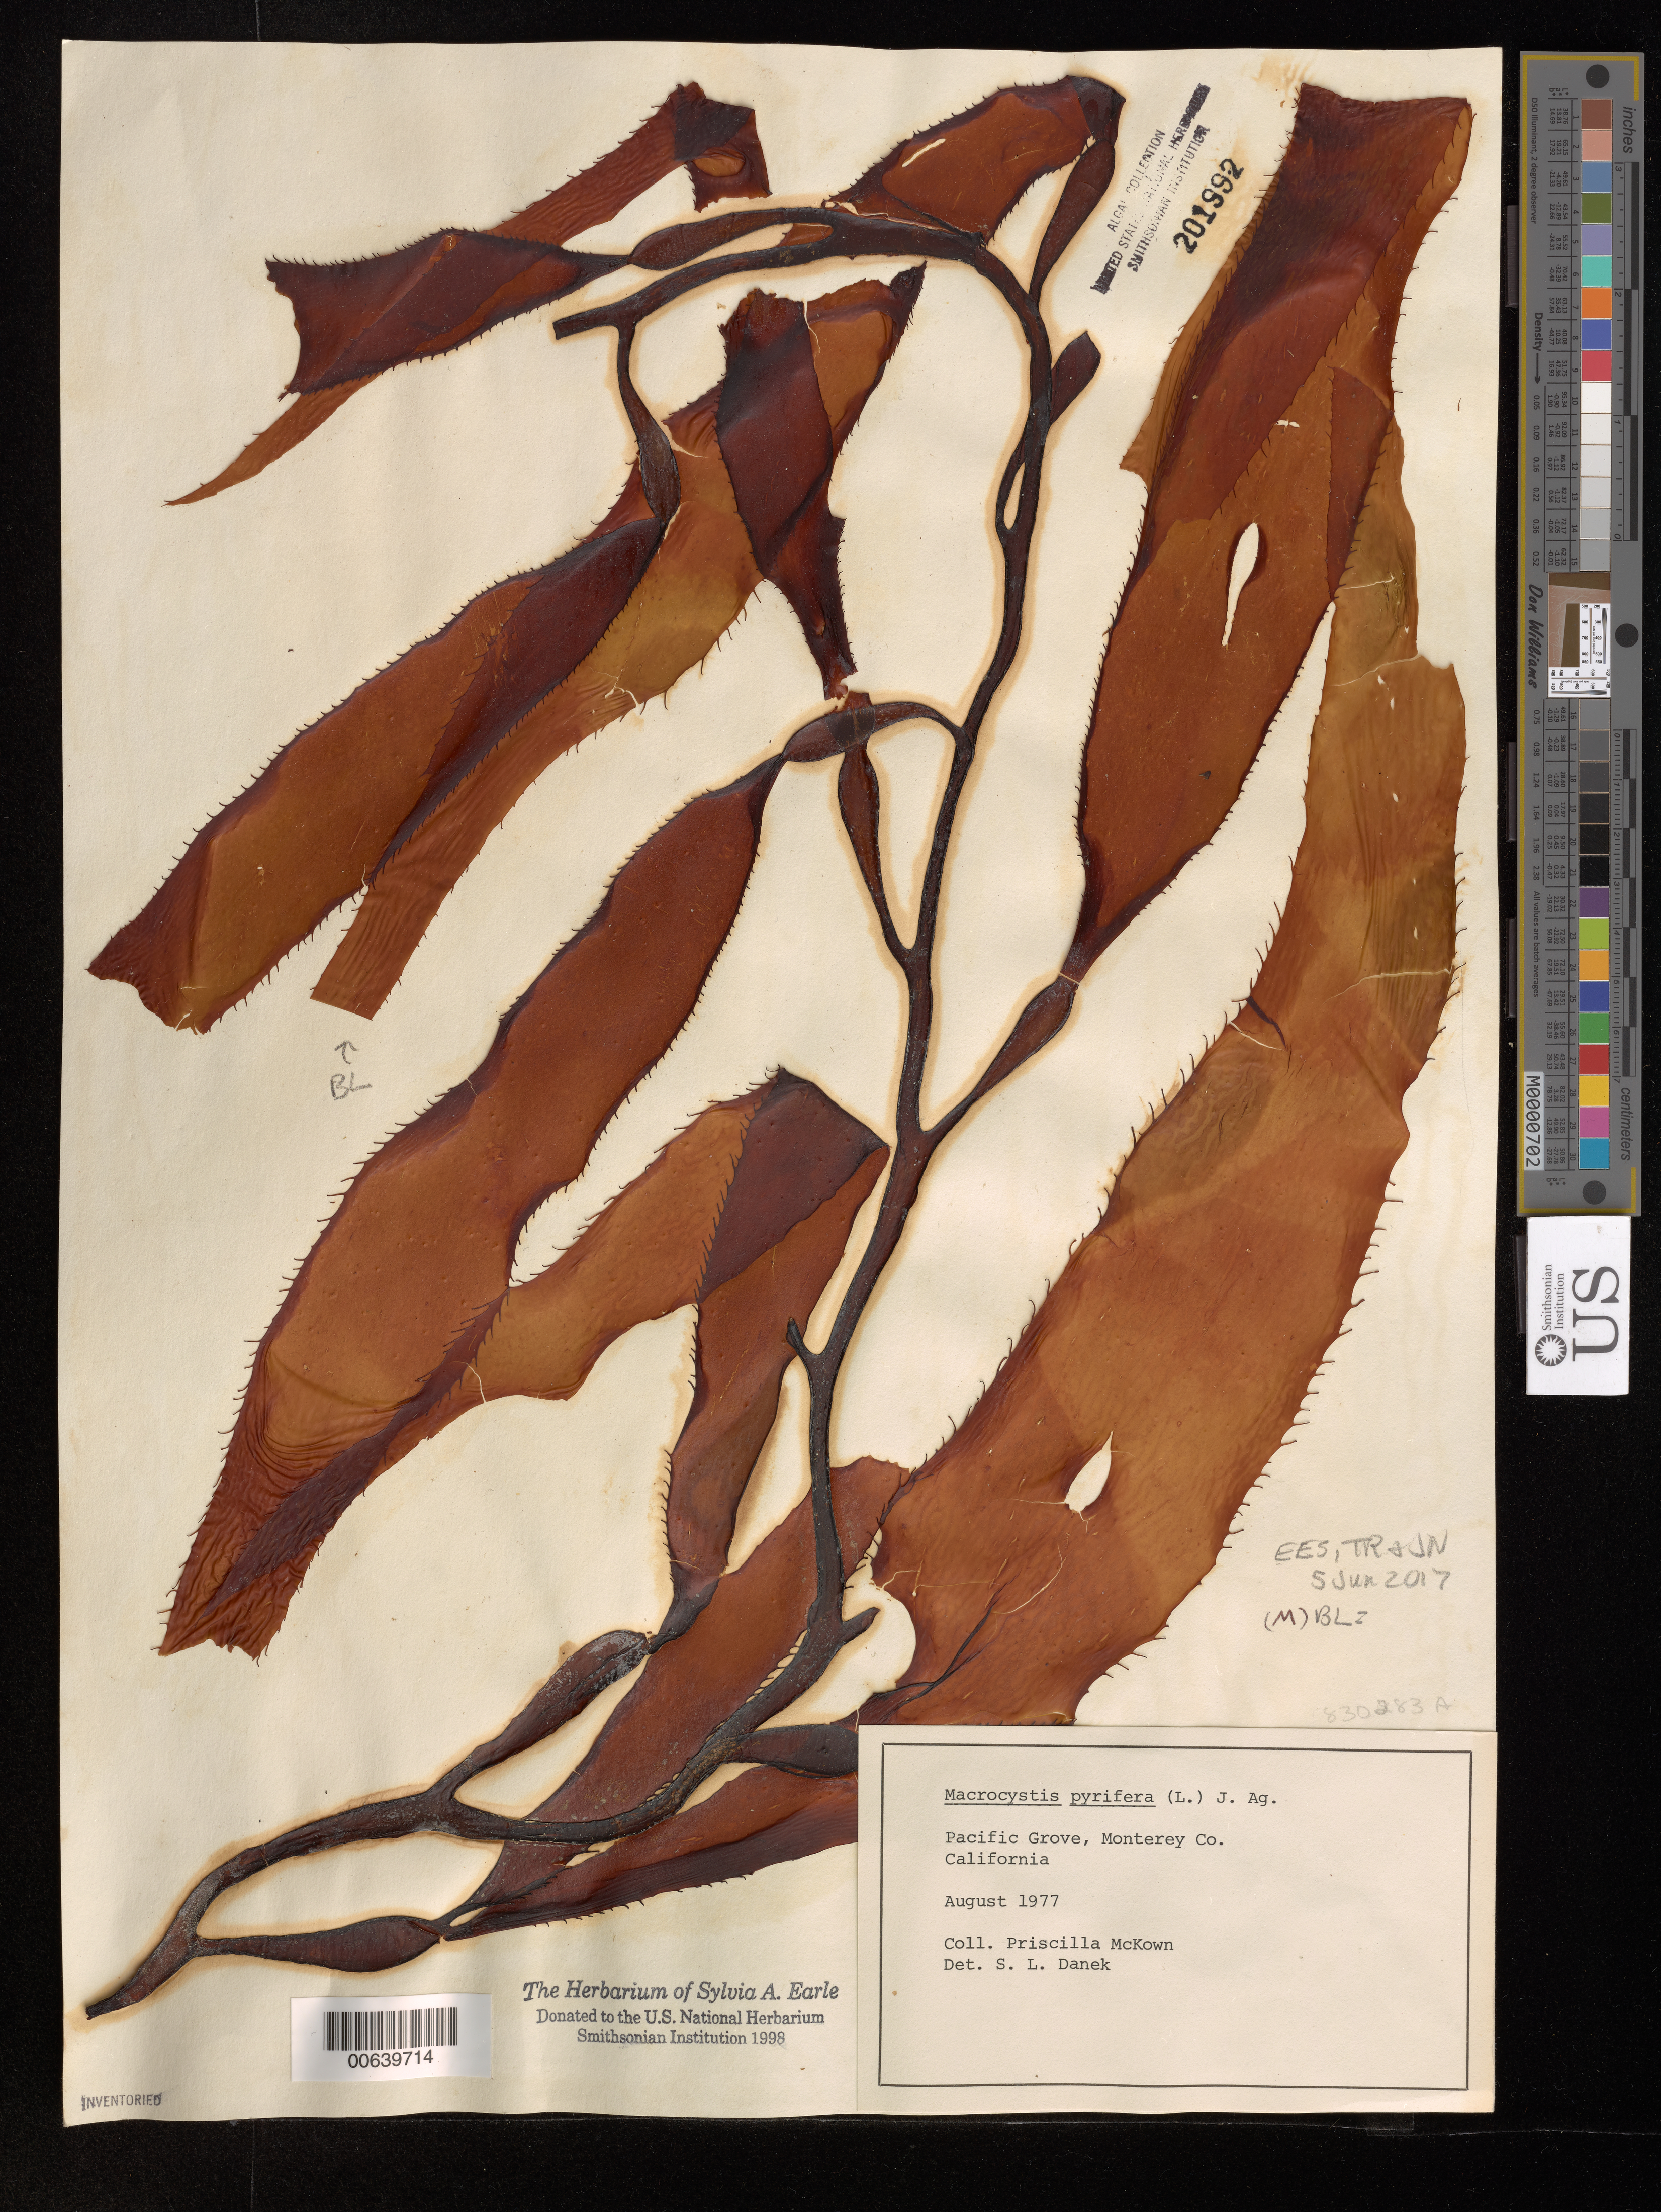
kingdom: Chromista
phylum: Ochrophyta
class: Phaeophyceae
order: Laminariales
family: Laminariaceae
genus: Macrocystis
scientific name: Macrocystis pyrifera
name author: (L.) C. Agardh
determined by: Danek, S. L.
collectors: P. McKown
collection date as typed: Aug 1977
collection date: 1977-08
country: United States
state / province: California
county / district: Monterey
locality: Pacific Grove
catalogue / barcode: US 201992